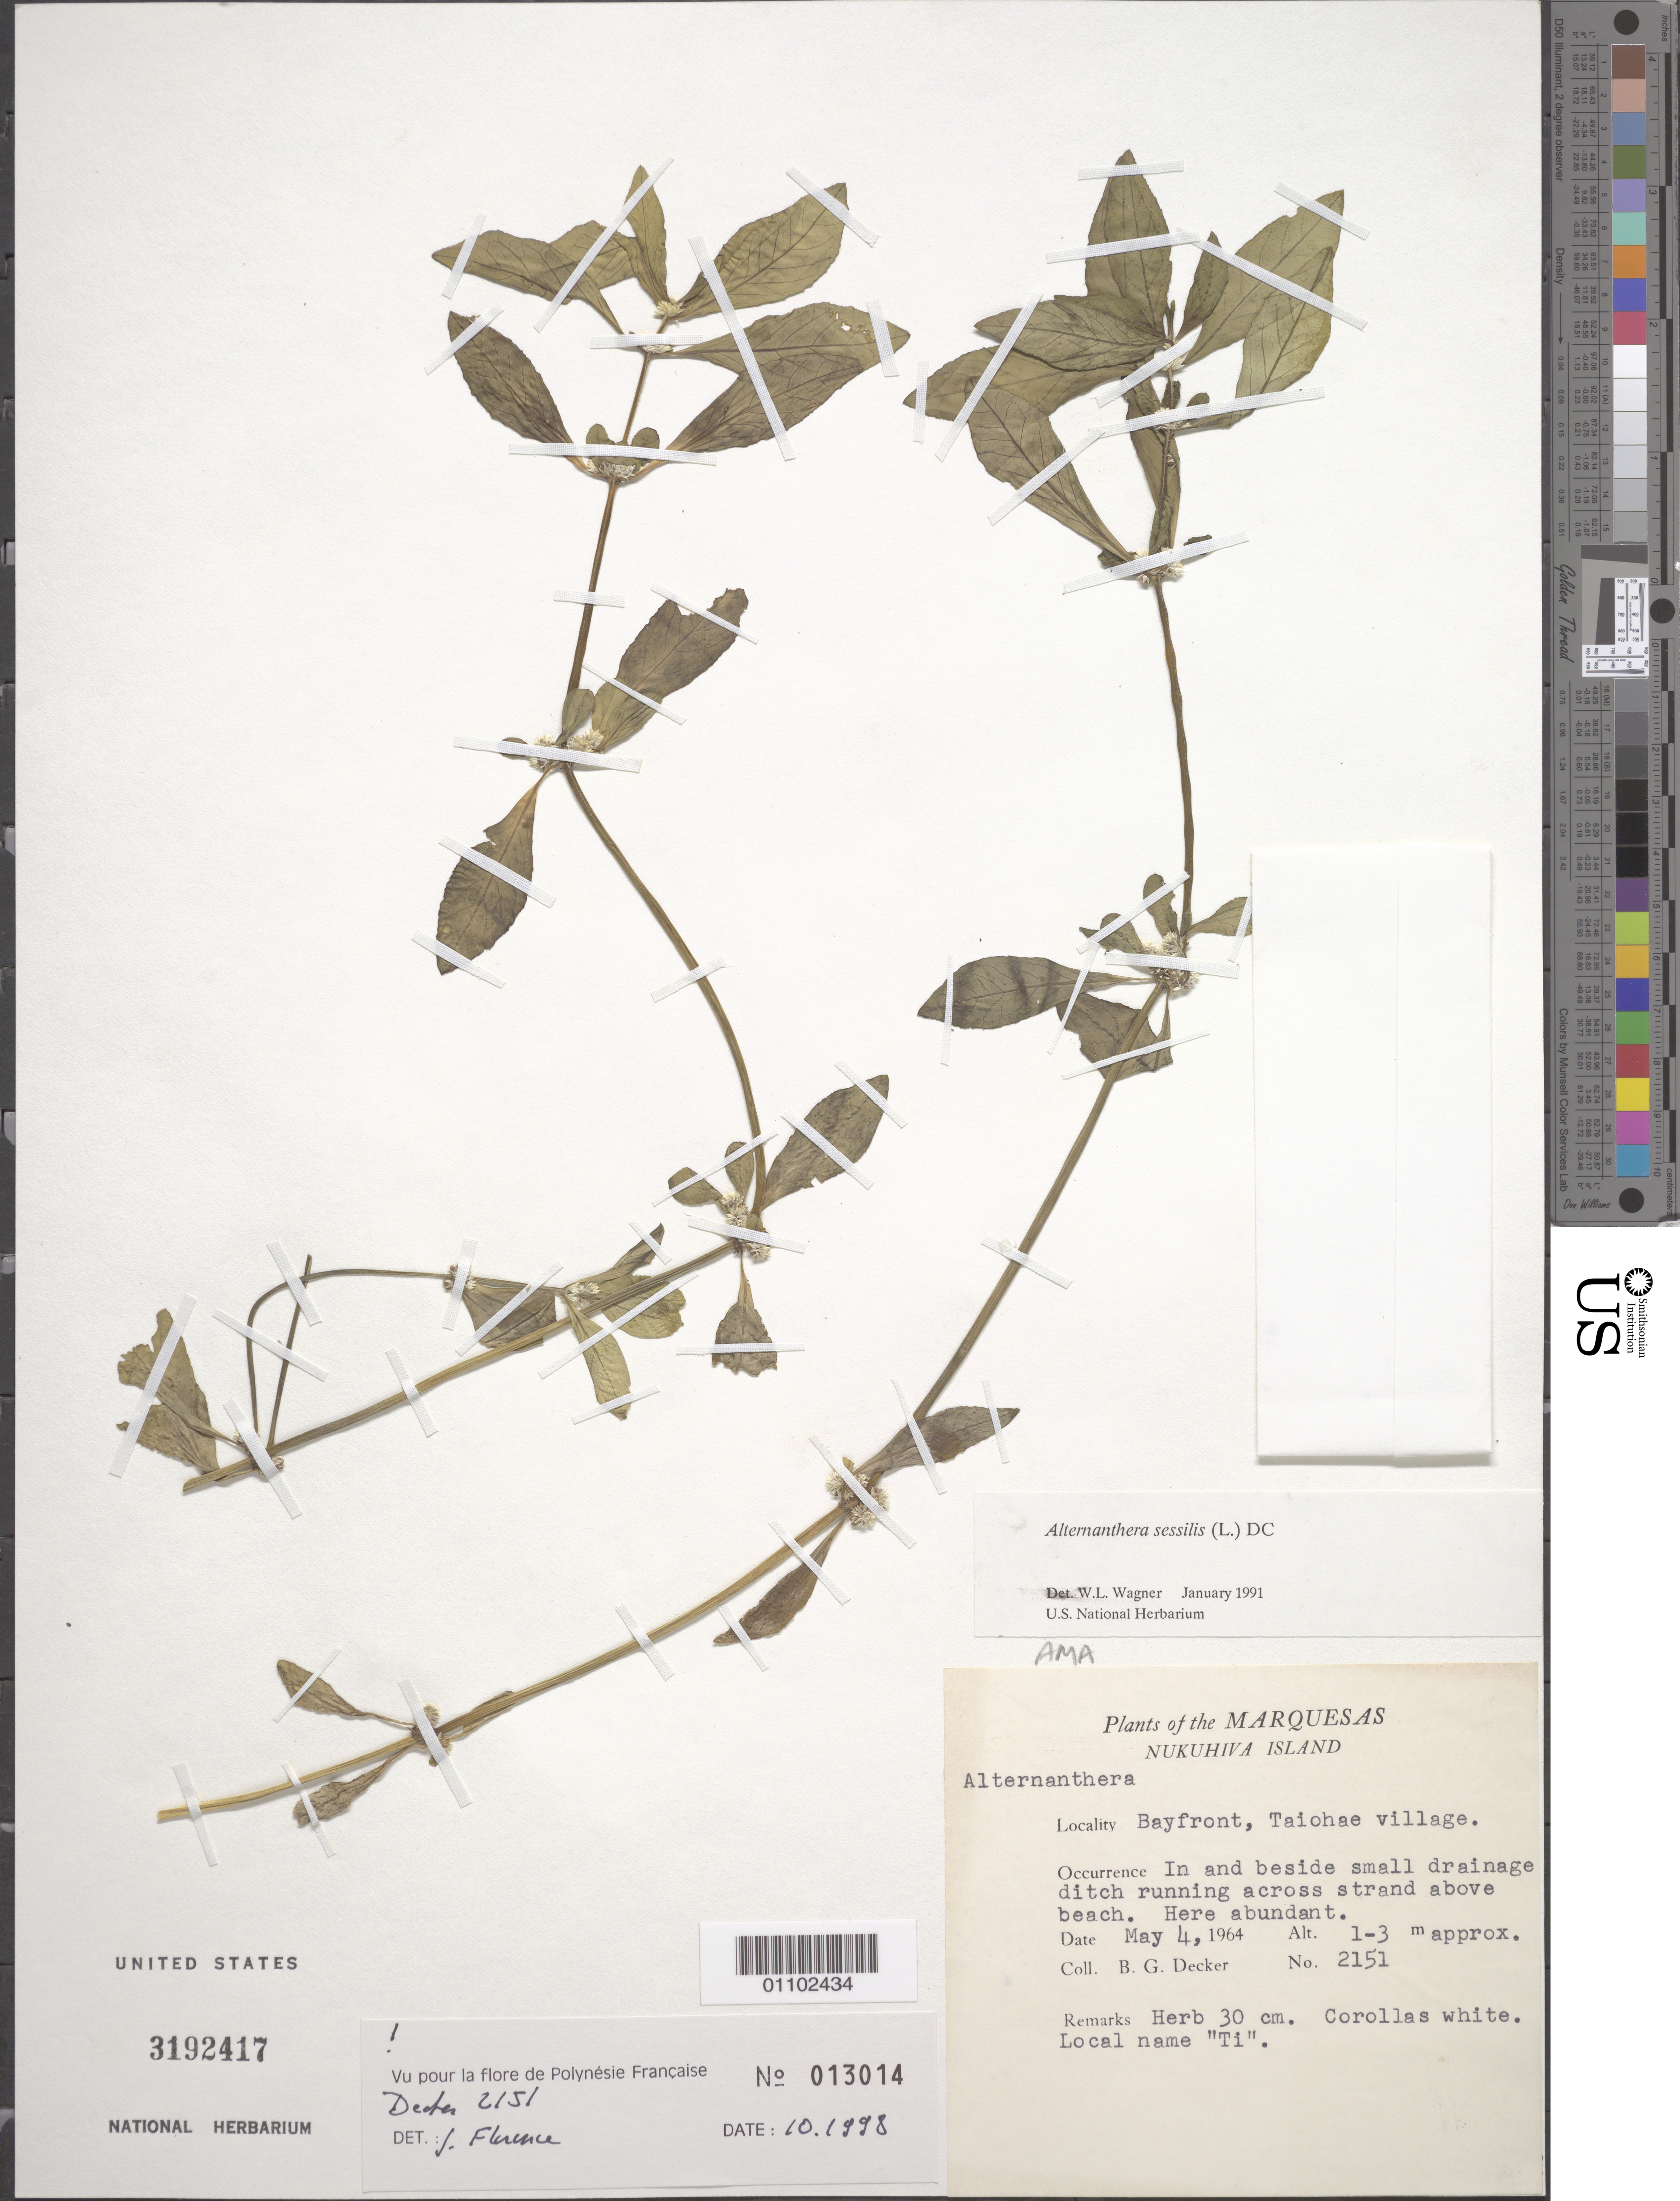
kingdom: Plantae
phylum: Tracheophyta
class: Magnoliopsida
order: Caryophyllales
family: Amaranthaceae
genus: Alternanthera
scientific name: Alternanthera sessilis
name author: (L.) DC.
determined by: Florence, J.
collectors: B. G. Decker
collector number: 2151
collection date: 1964-05-04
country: French Polynesia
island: Nuku Hiva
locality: Taiohae village, bayfront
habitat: In and beside small drainage ditch running across strand above beach. Abundant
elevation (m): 1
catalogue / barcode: US 3192417